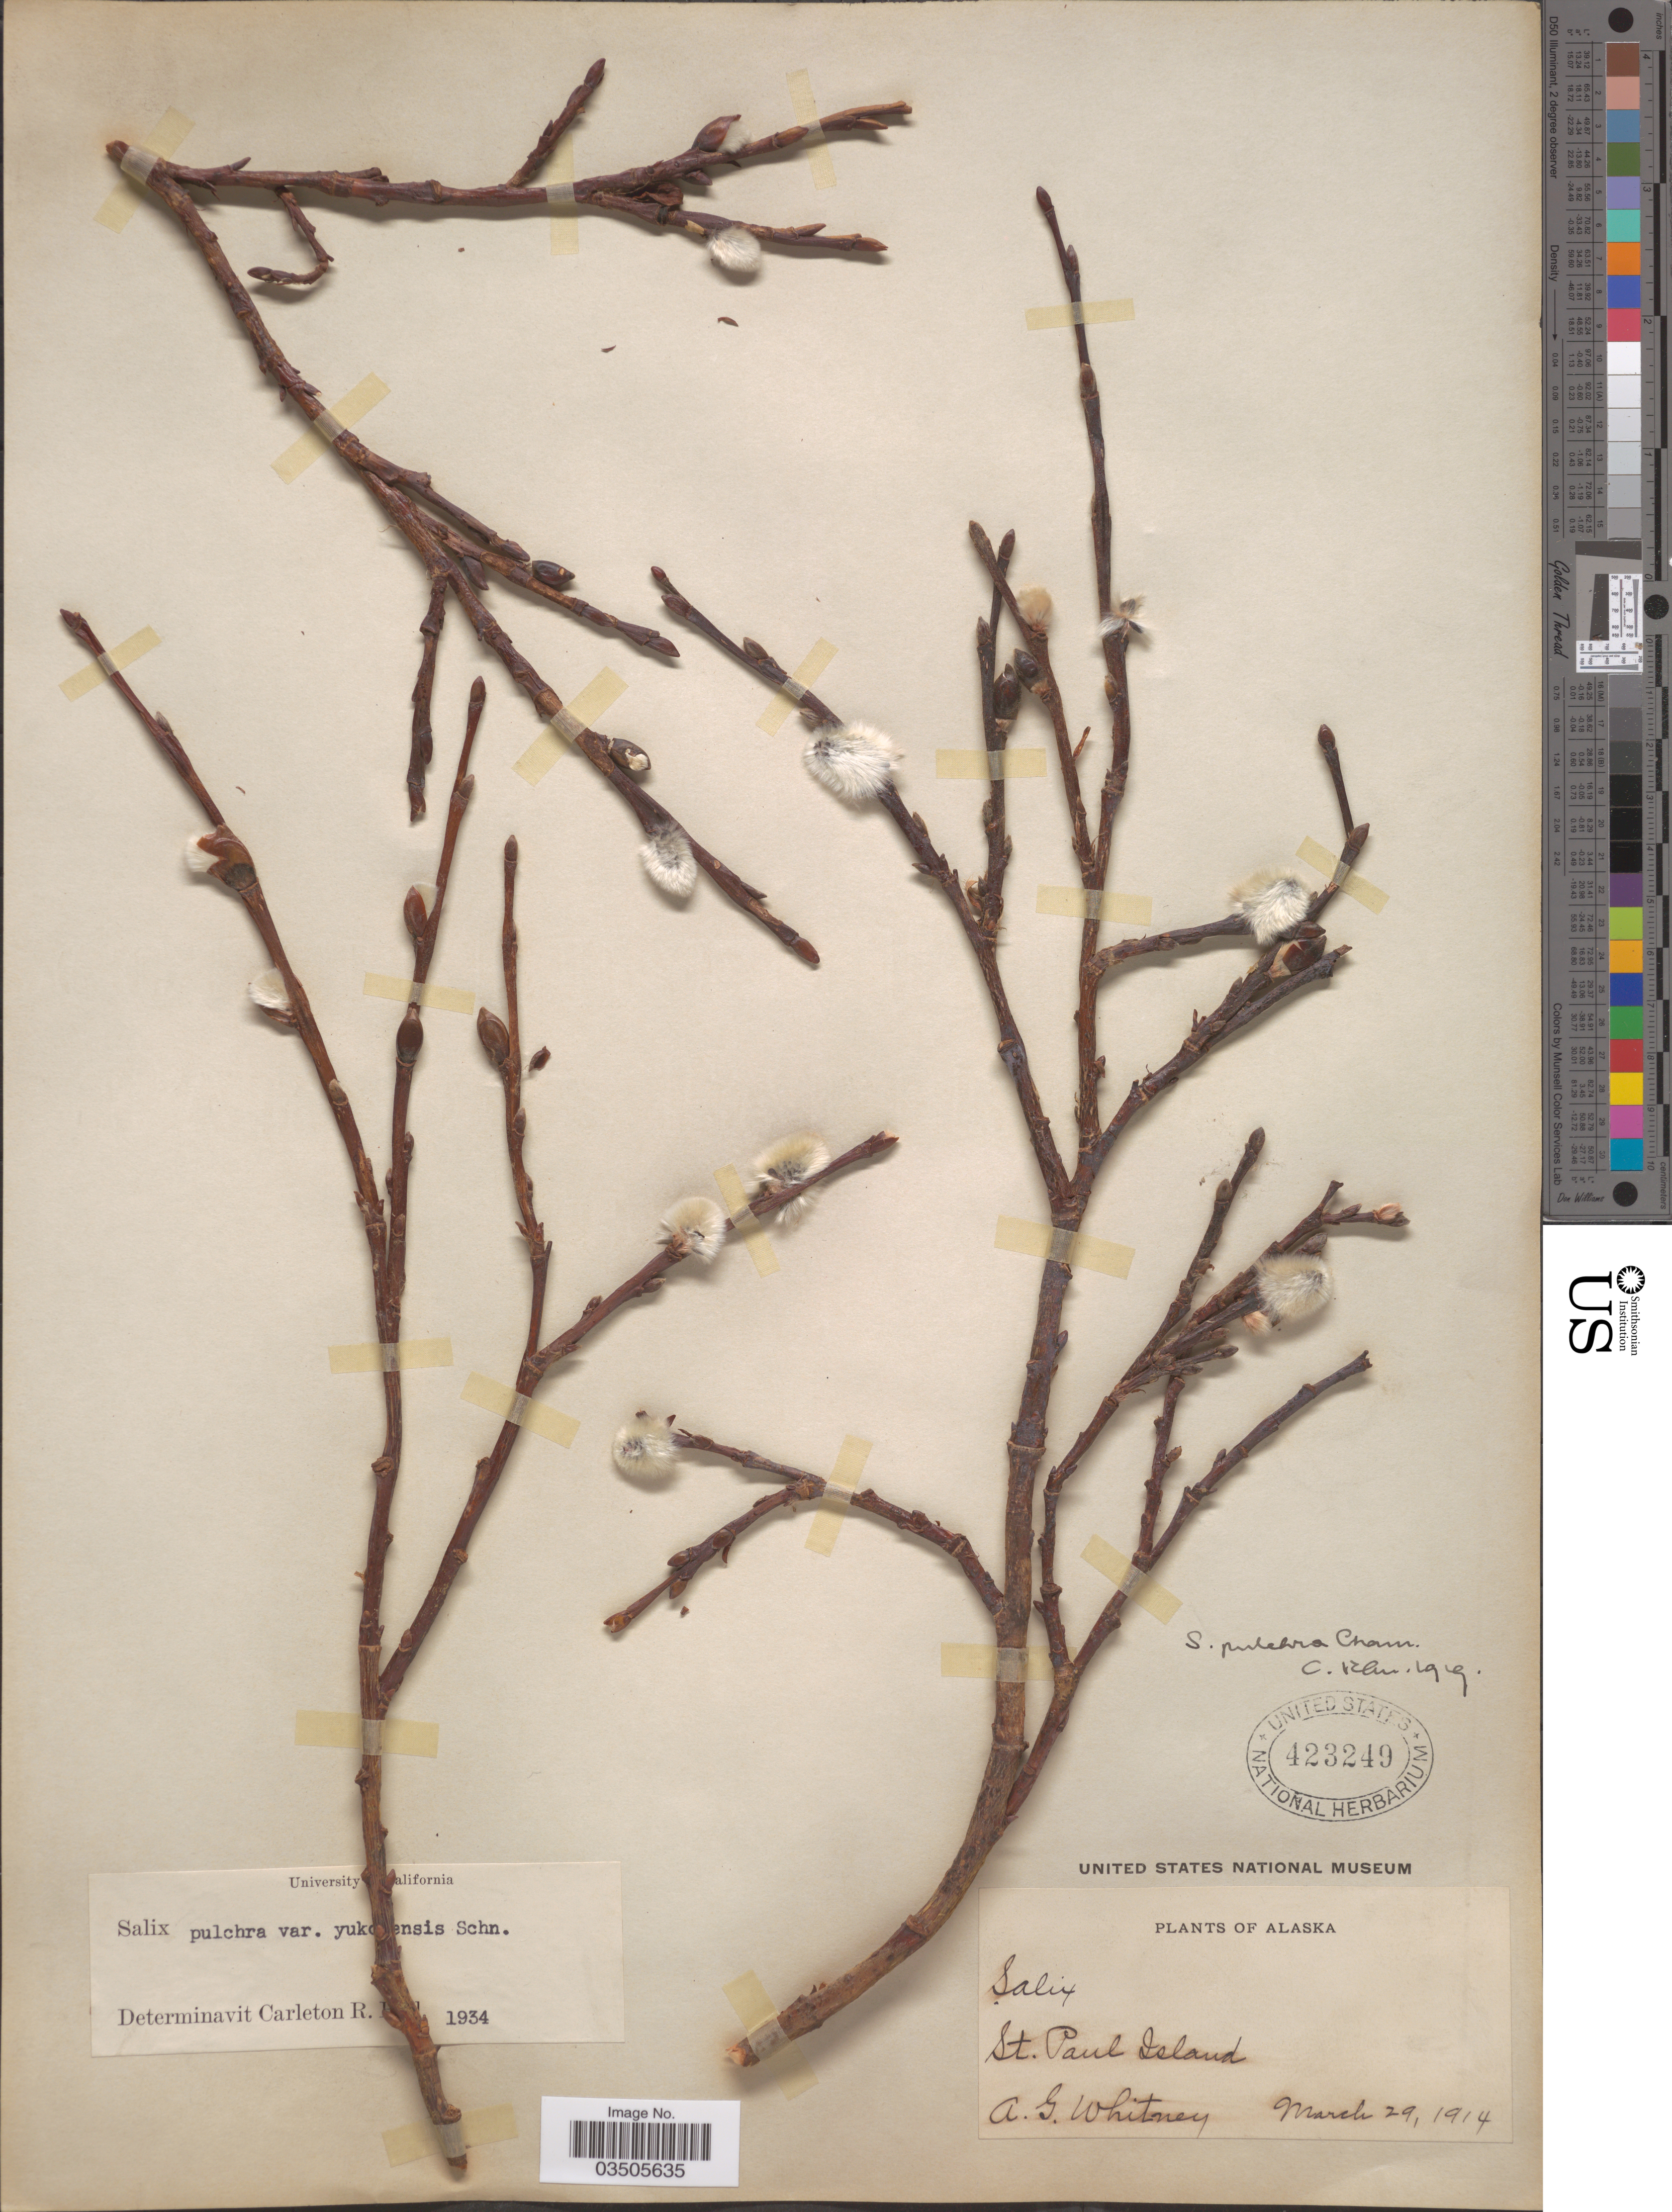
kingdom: Plantae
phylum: Tracheophyta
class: Magnoliopsida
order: Malpighiales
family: Salicaceae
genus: Salix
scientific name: Salix pulchra var. yukonensis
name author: C.K. Schneid.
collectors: A. Whitney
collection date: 1914-03-29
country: United States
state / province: Alaska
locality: St. Paul Island.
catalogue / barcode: US 423249